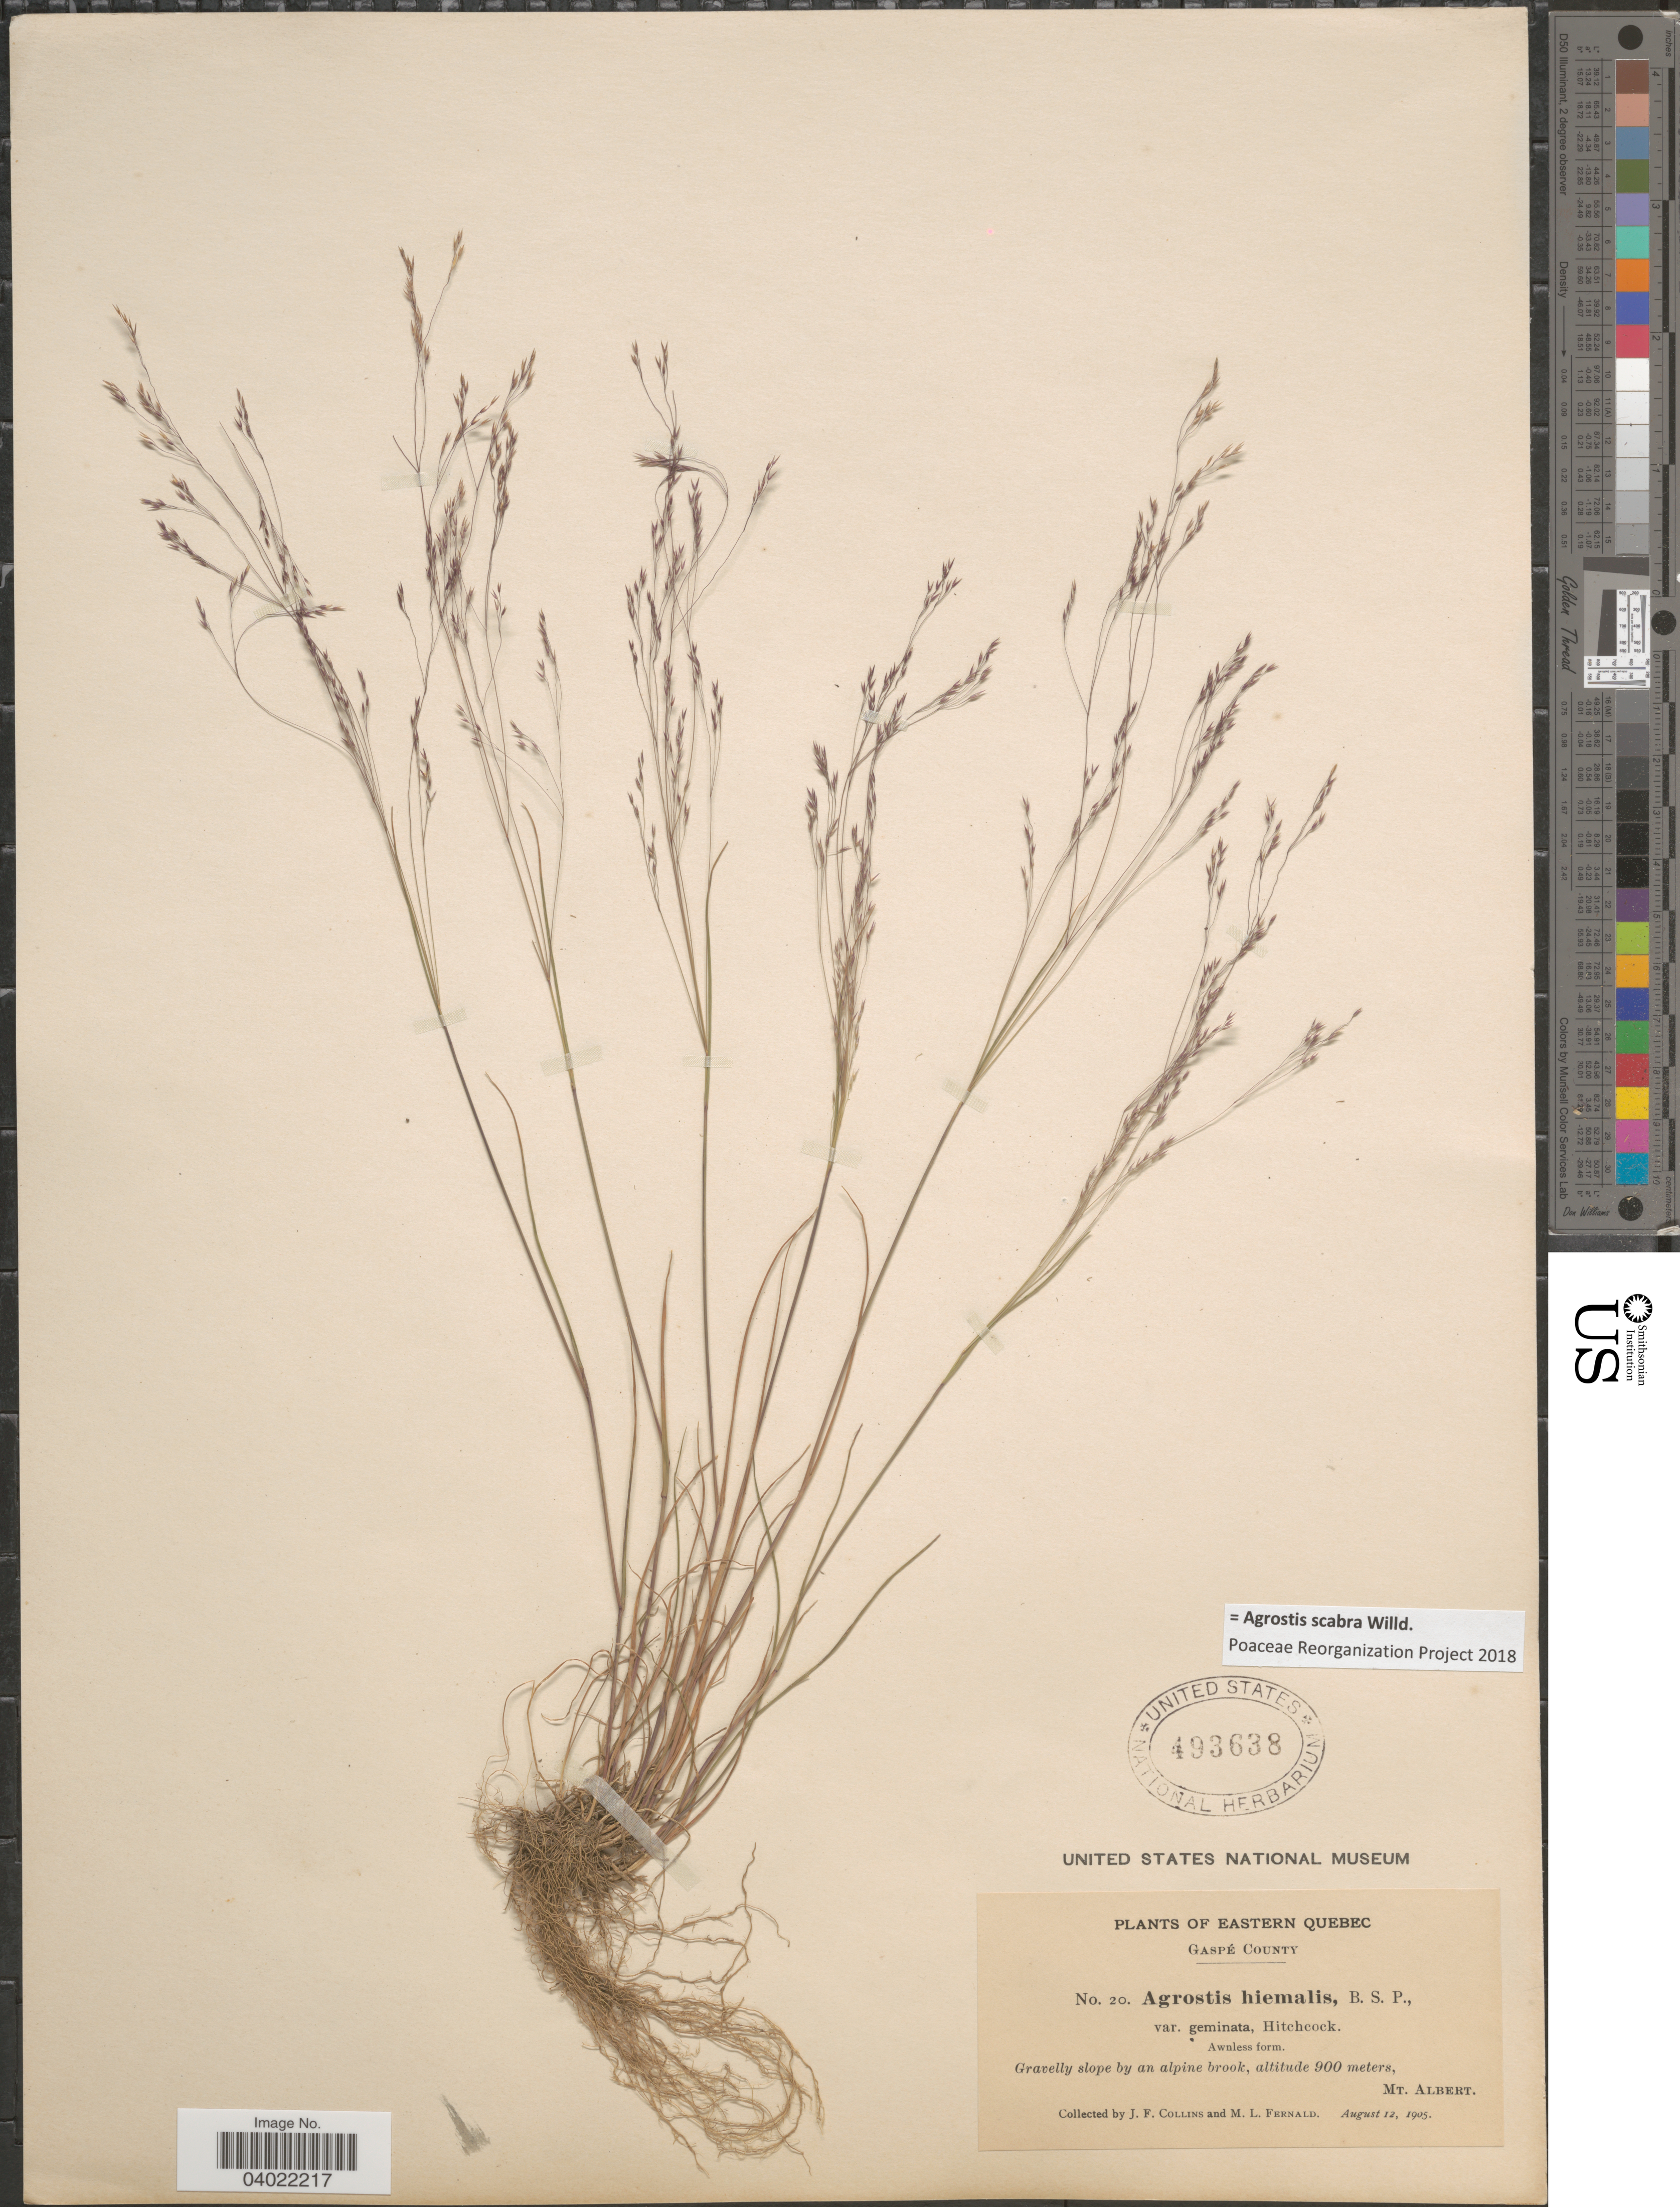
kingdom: Plantae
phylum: Tracheophyta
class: Liliopsida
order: Poales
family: Poaceae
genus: Agrostis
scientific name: Agrostis scabra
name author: Willd.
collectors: J. Collins & M. L. Fernald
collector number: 20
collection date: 1905-08-12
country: Canada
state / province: Quebec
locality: Eastern Quebec. Gaspé County. Mt. Albert.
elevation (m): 900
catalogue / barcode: US 493638